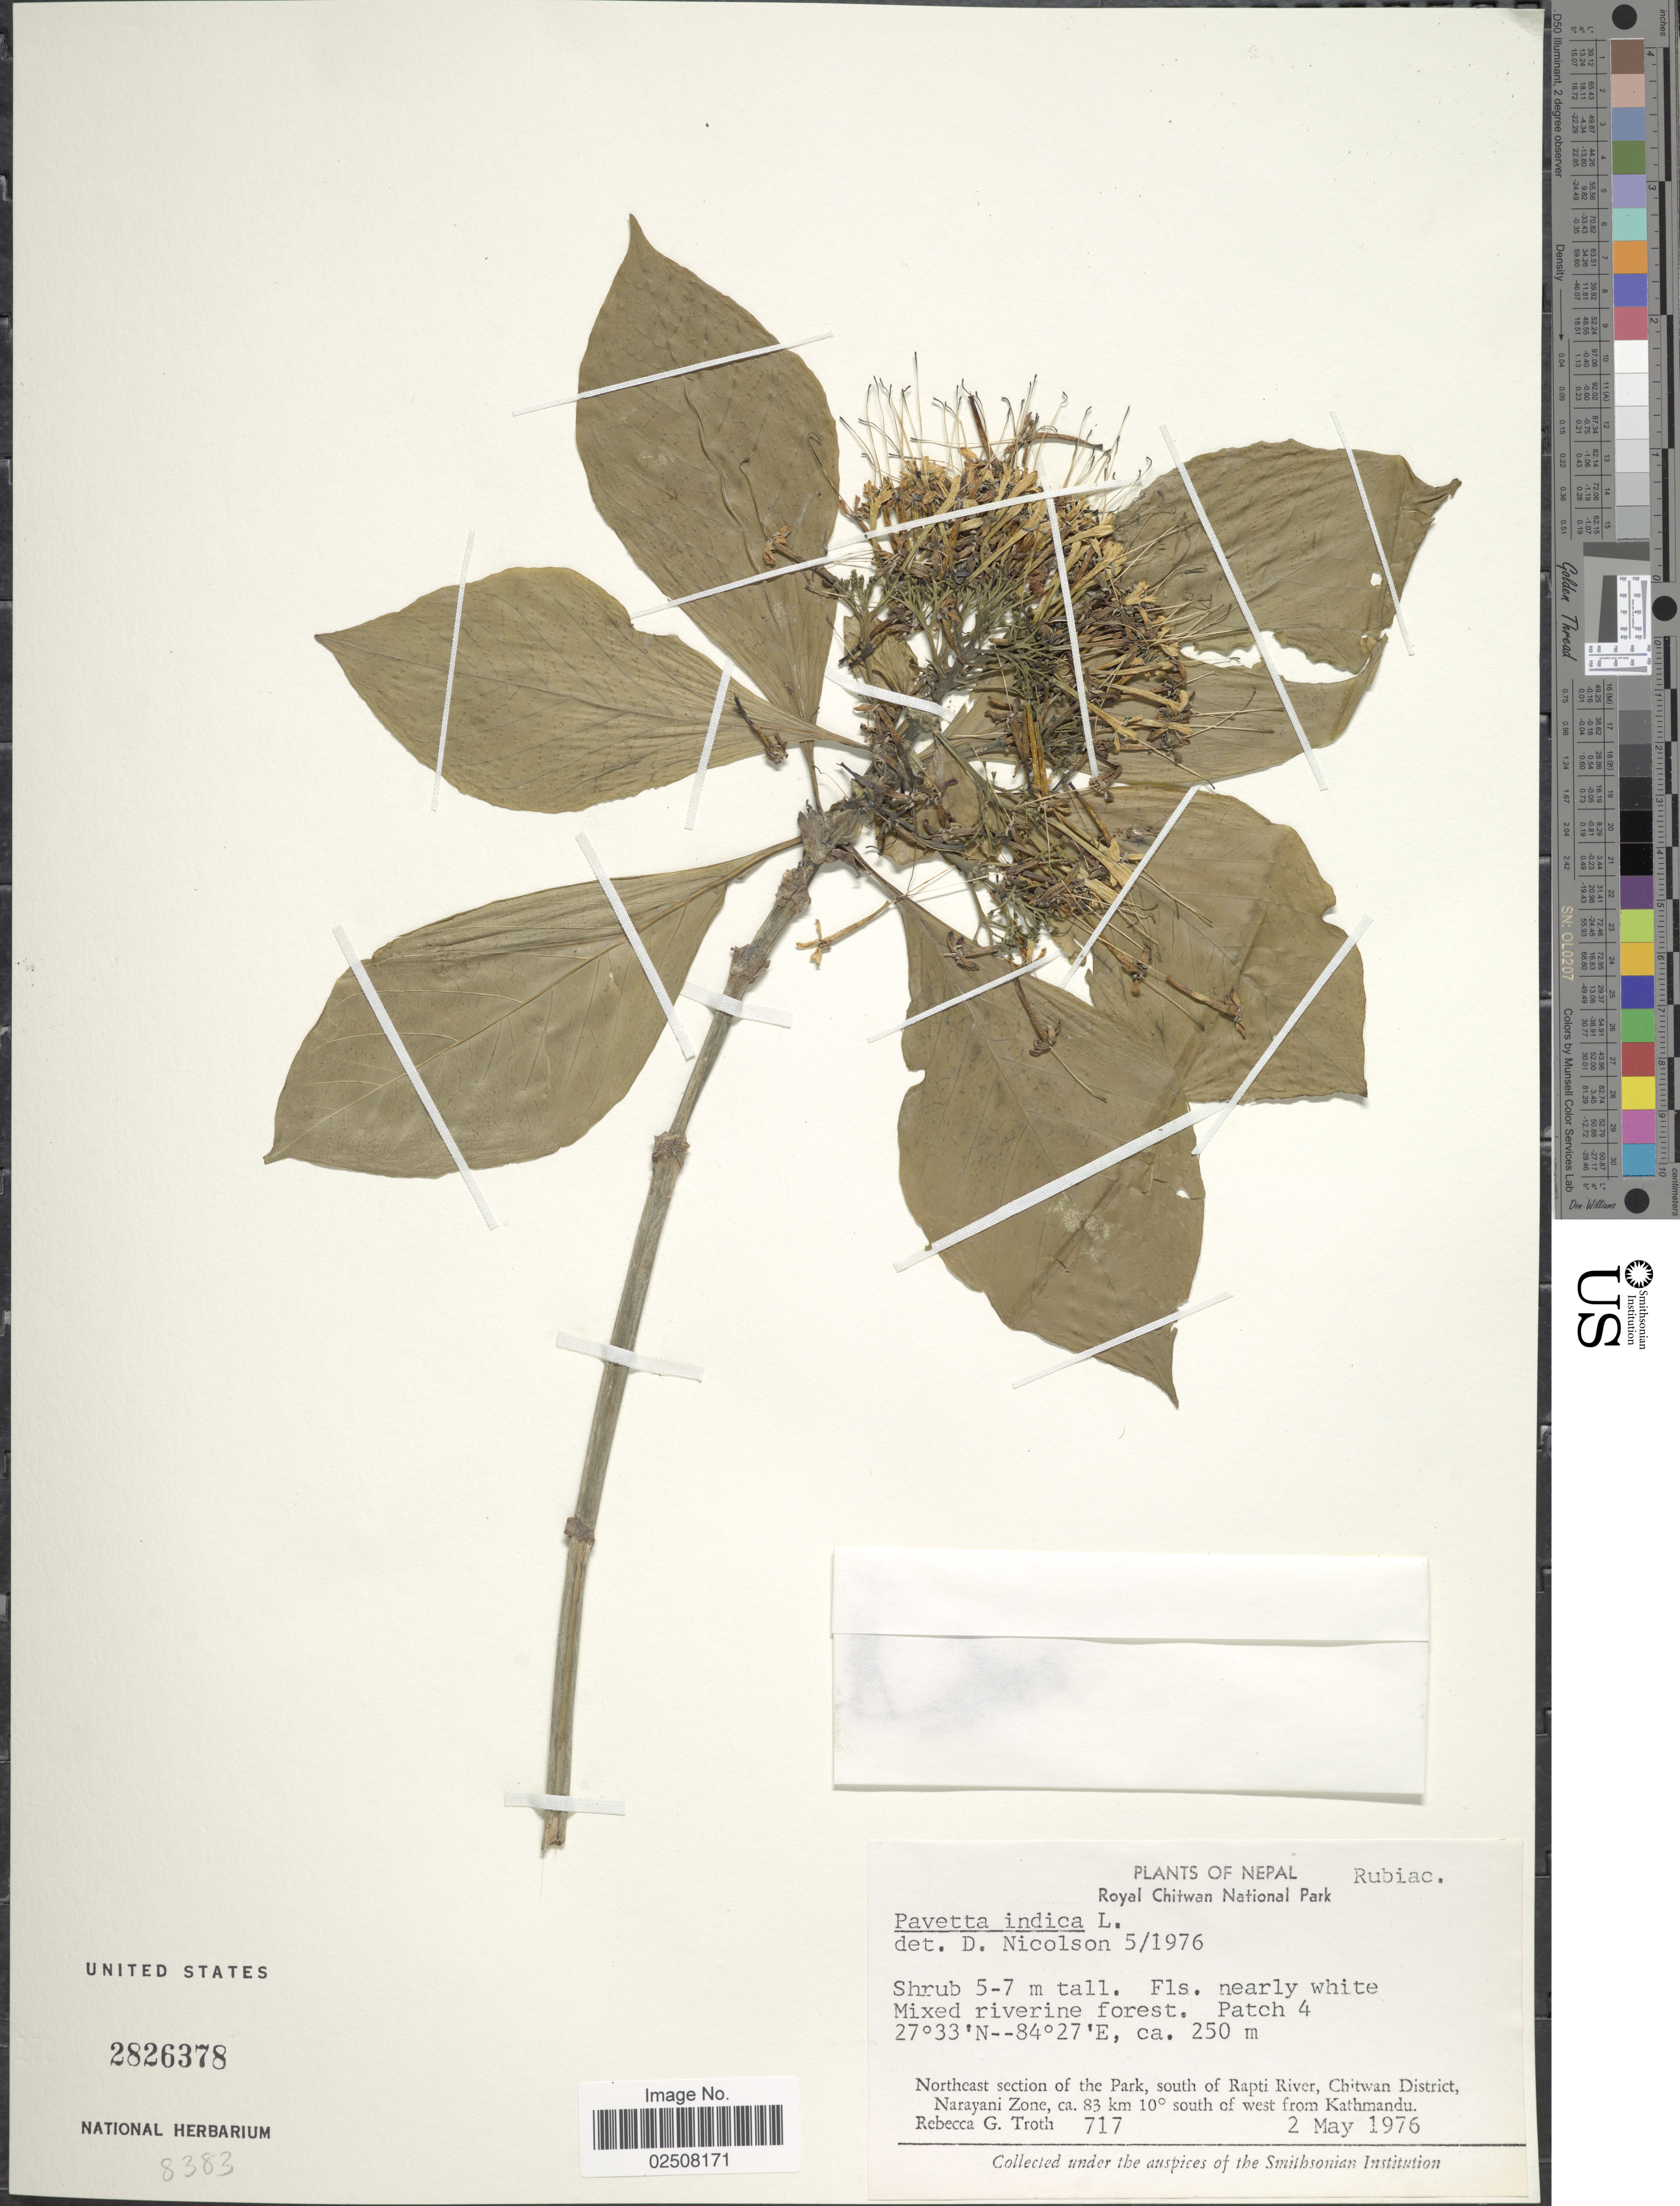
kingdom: Plantae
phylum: Tracheophyta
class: Magnoliopsida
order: Gentianales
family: Rubiaceae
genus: Pavetta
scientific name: Pavetta indica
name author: L.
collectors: R. Troth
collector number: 717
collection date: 1976-05-02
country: Nepal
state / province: Rapti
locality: Royal Chitwan National Park, Mixed riverine forest. Patch 4, Northeast section of the Park, south of Rapti River, Chitwan District, Narayani Zone, ca. 83 km 10° south of west from Kathmandu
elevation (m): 250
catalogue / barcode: US 2826378